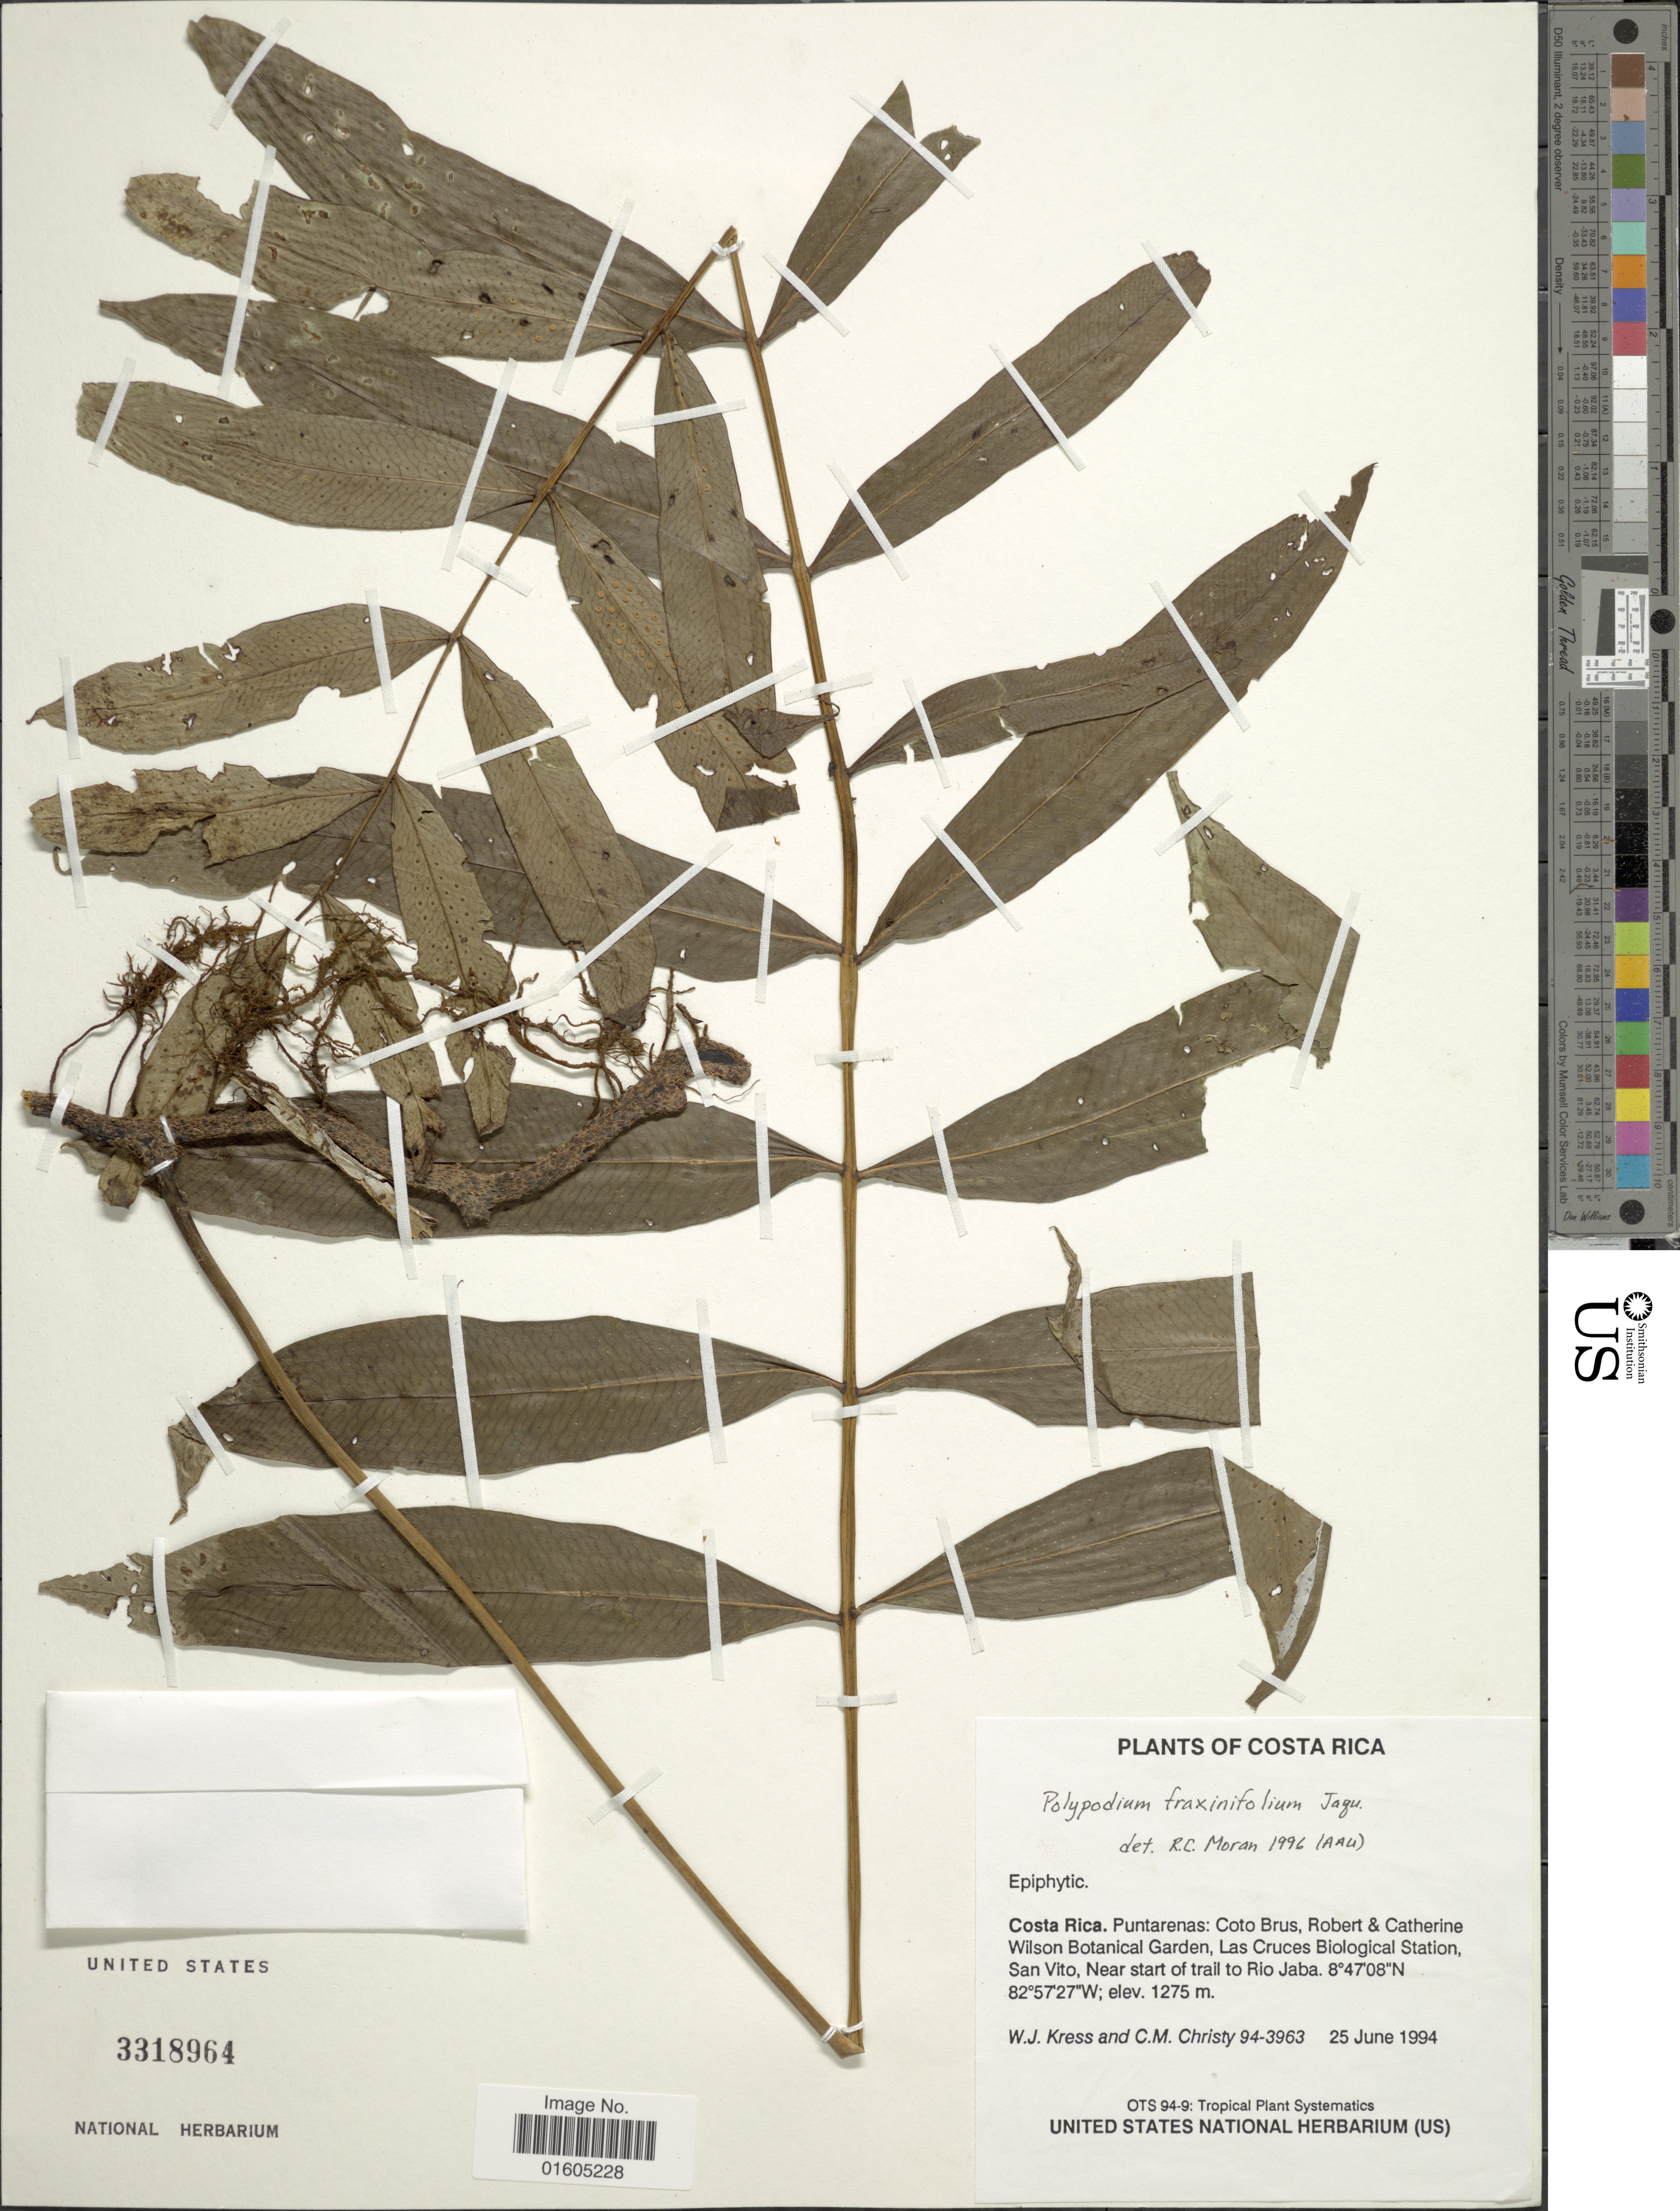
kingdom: Plantae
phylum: Tracheophyta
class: Polypodiopsida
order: Polypodiales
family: Polypodiaceae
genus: Serpocaulon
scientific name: Serpocaulon fraxinifolium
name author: (Jacq.) A.R. Sm.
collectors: W. J. Kress & C. M. Christy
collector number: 94-3963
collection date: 1994-06-25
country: Costa Rica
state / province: Puntarenas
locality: Costa Rica. Puntarenas: Coto Burs, RObert & Catherine Wilson Botanical Garden, Las Cruces Biological Station, San Vito, Near start of trail to Rio Jaba.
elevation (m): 1275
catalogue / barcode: US 3318964